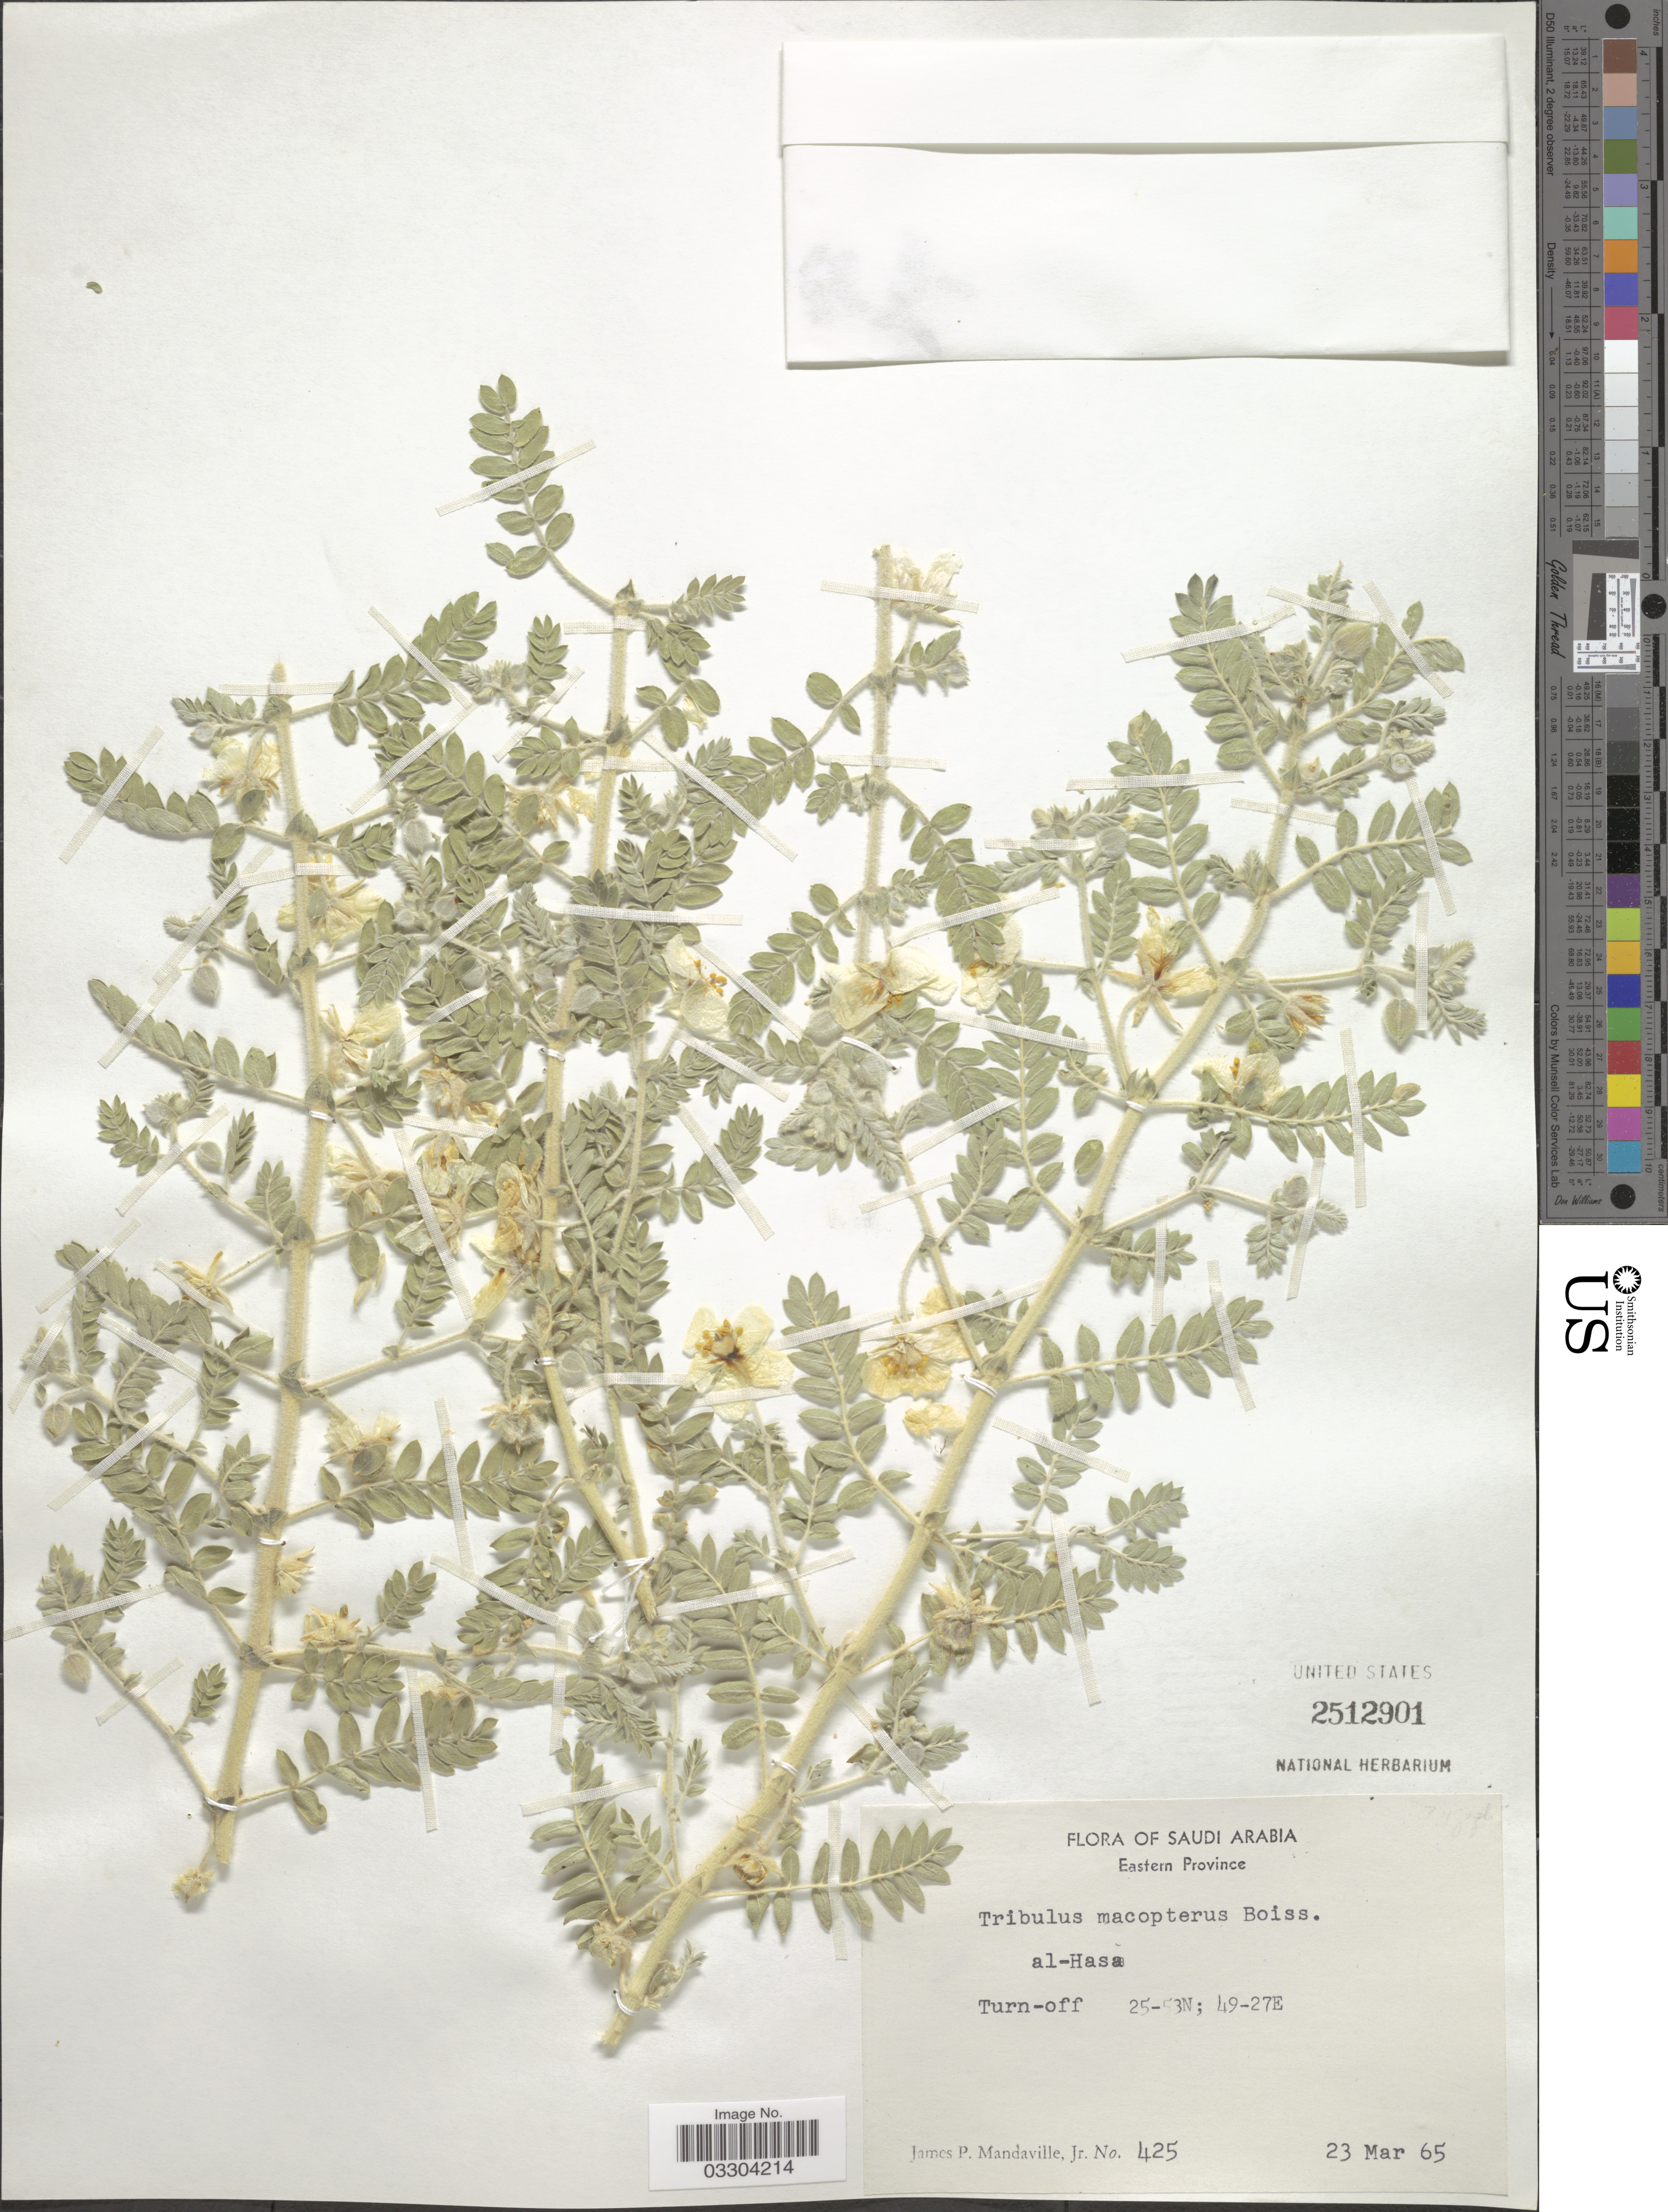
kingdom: Plantae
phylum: Tracheophyta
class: Magnoliopsida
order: Zygophyllales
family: Zygophyllaceae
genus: Tribulus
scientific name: Tribulus macropterus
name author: Boiss.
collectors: J. Mandaville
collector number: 425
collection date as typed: Transcribed d/m/y: 23/3/65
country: Saudi Arabia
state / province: Ash Sharqiyah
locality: Eastern Province, al-Hasa, Turn-off.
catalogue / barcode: US 2512901